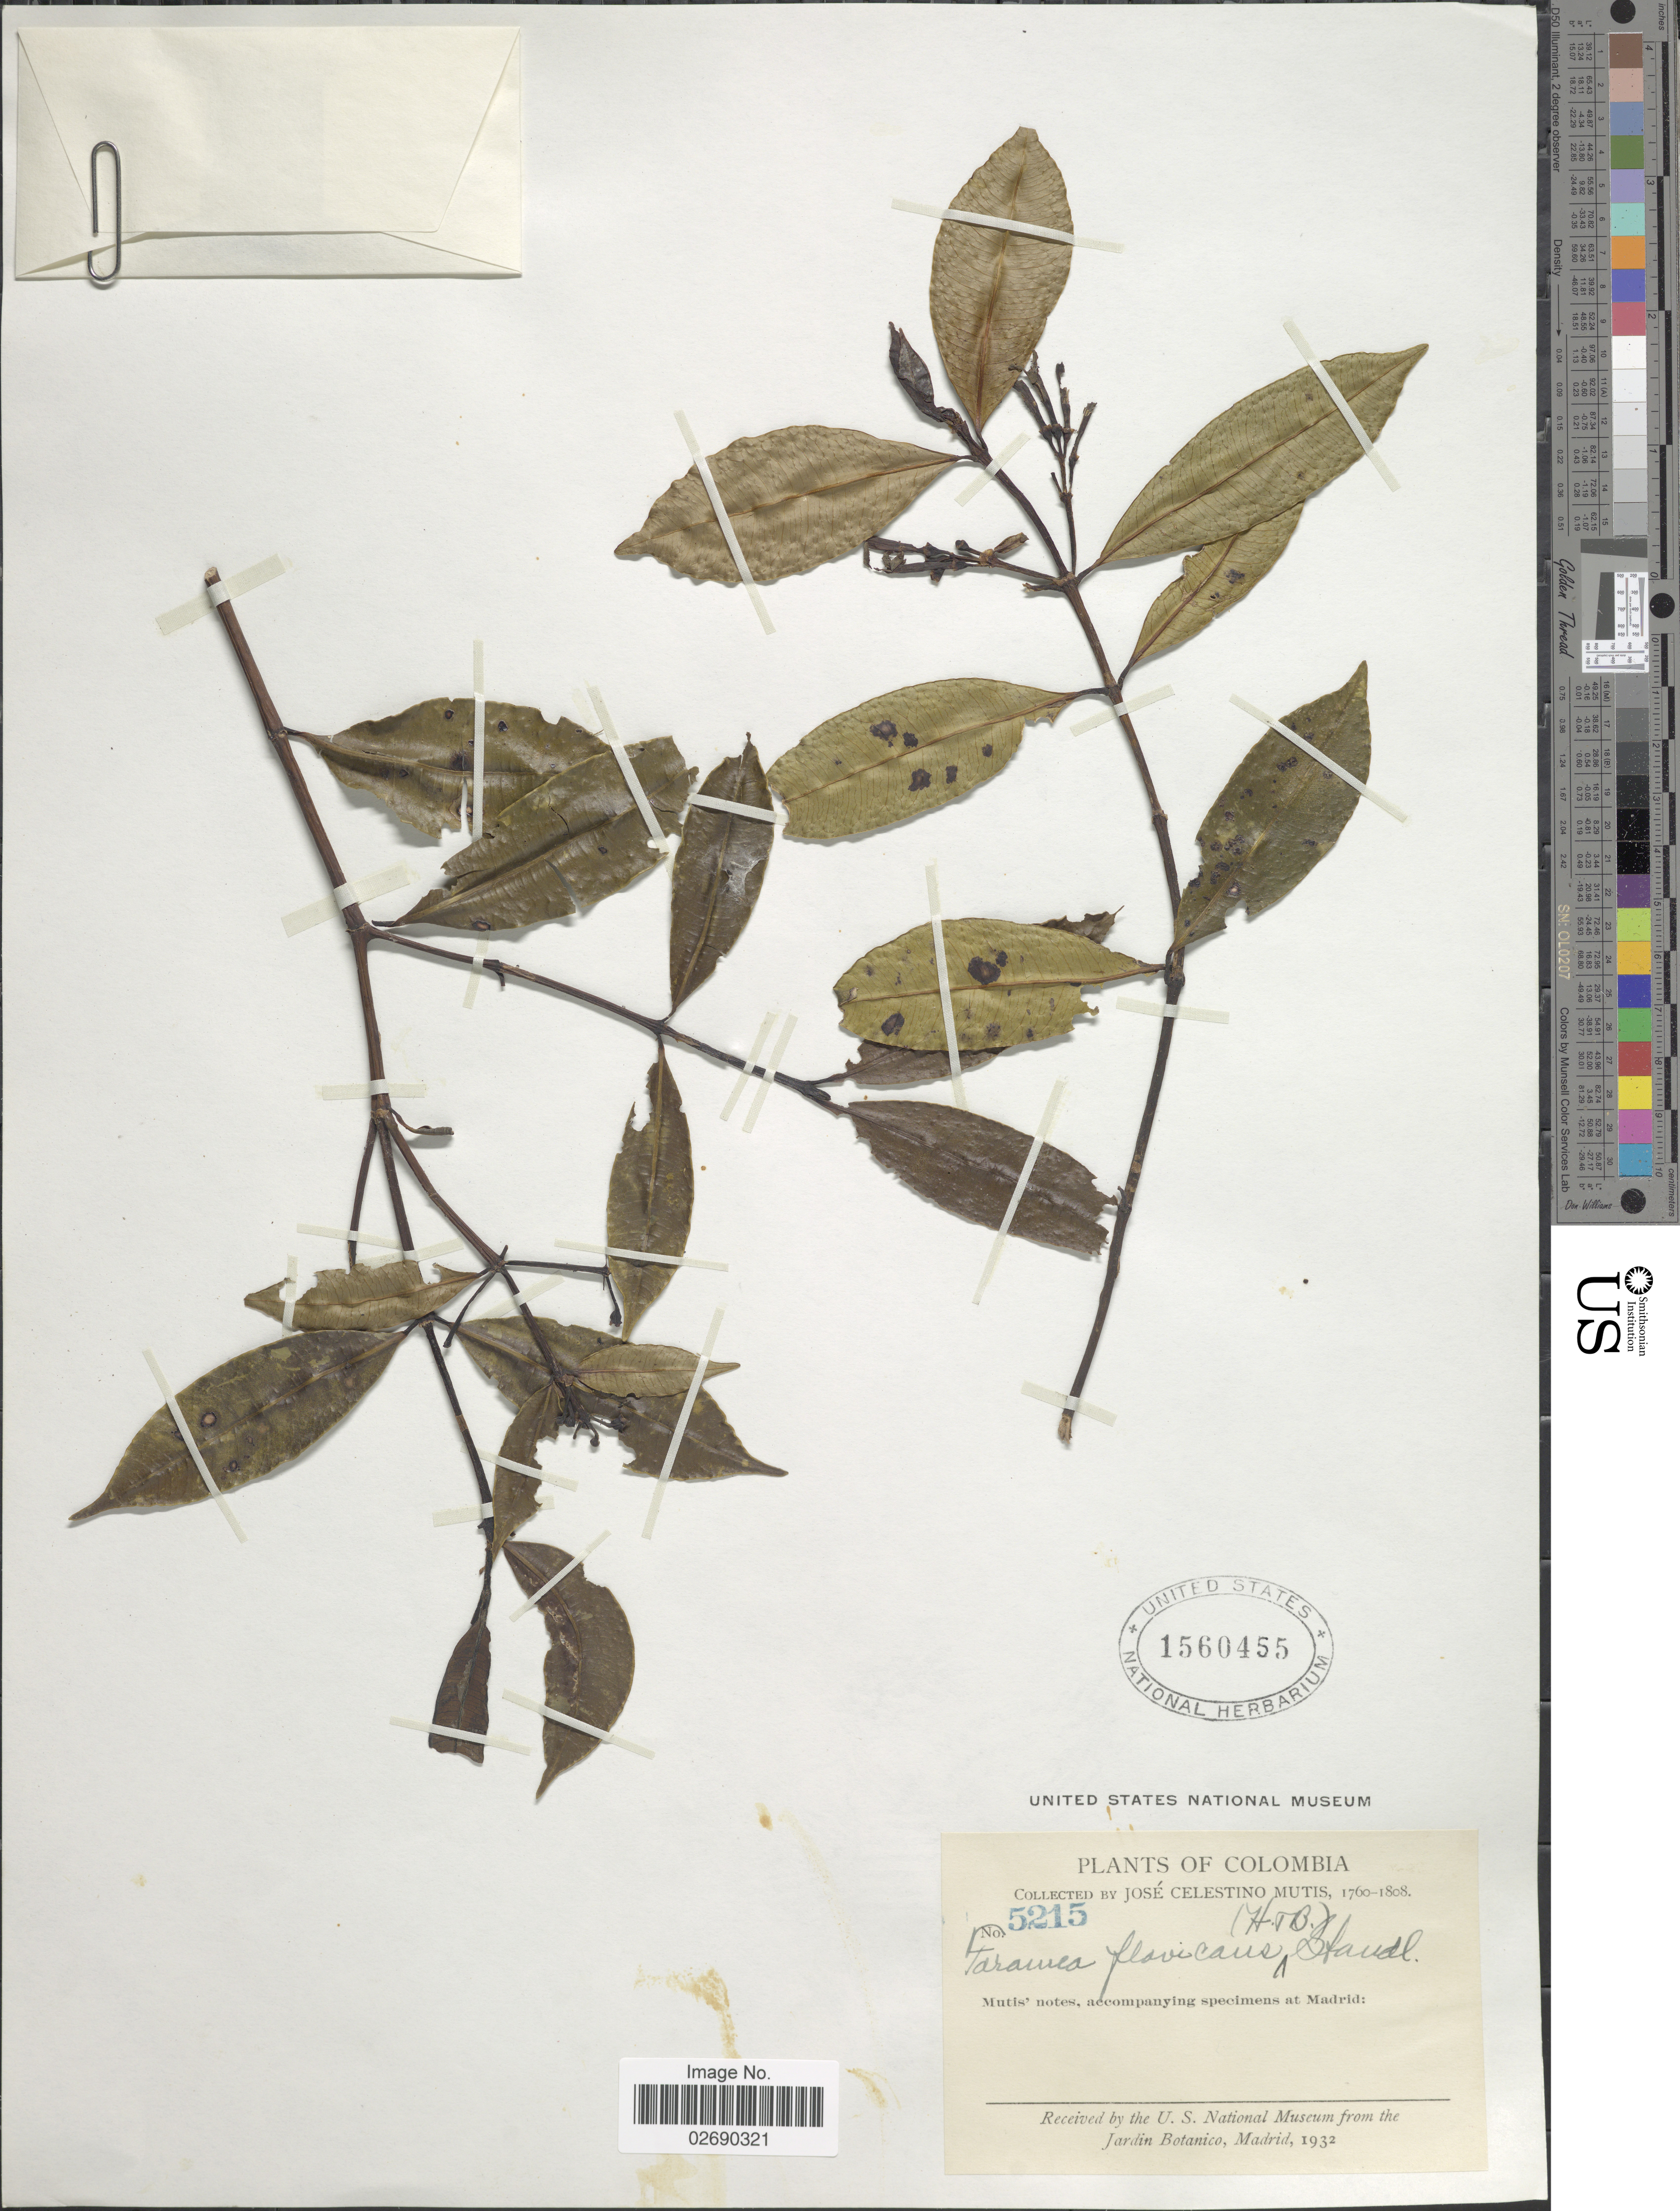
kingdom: Plantae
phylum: Tracheophyta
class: Magnoliopsida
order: Gentianales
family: Rubiaceae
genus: Faramea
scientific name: Faramea flavicans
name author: (Roem. & Schult.) Standl.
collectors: J. C. B. Mutis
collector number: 5215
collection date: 1760/1808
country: Colombia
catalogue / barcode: US 1560455